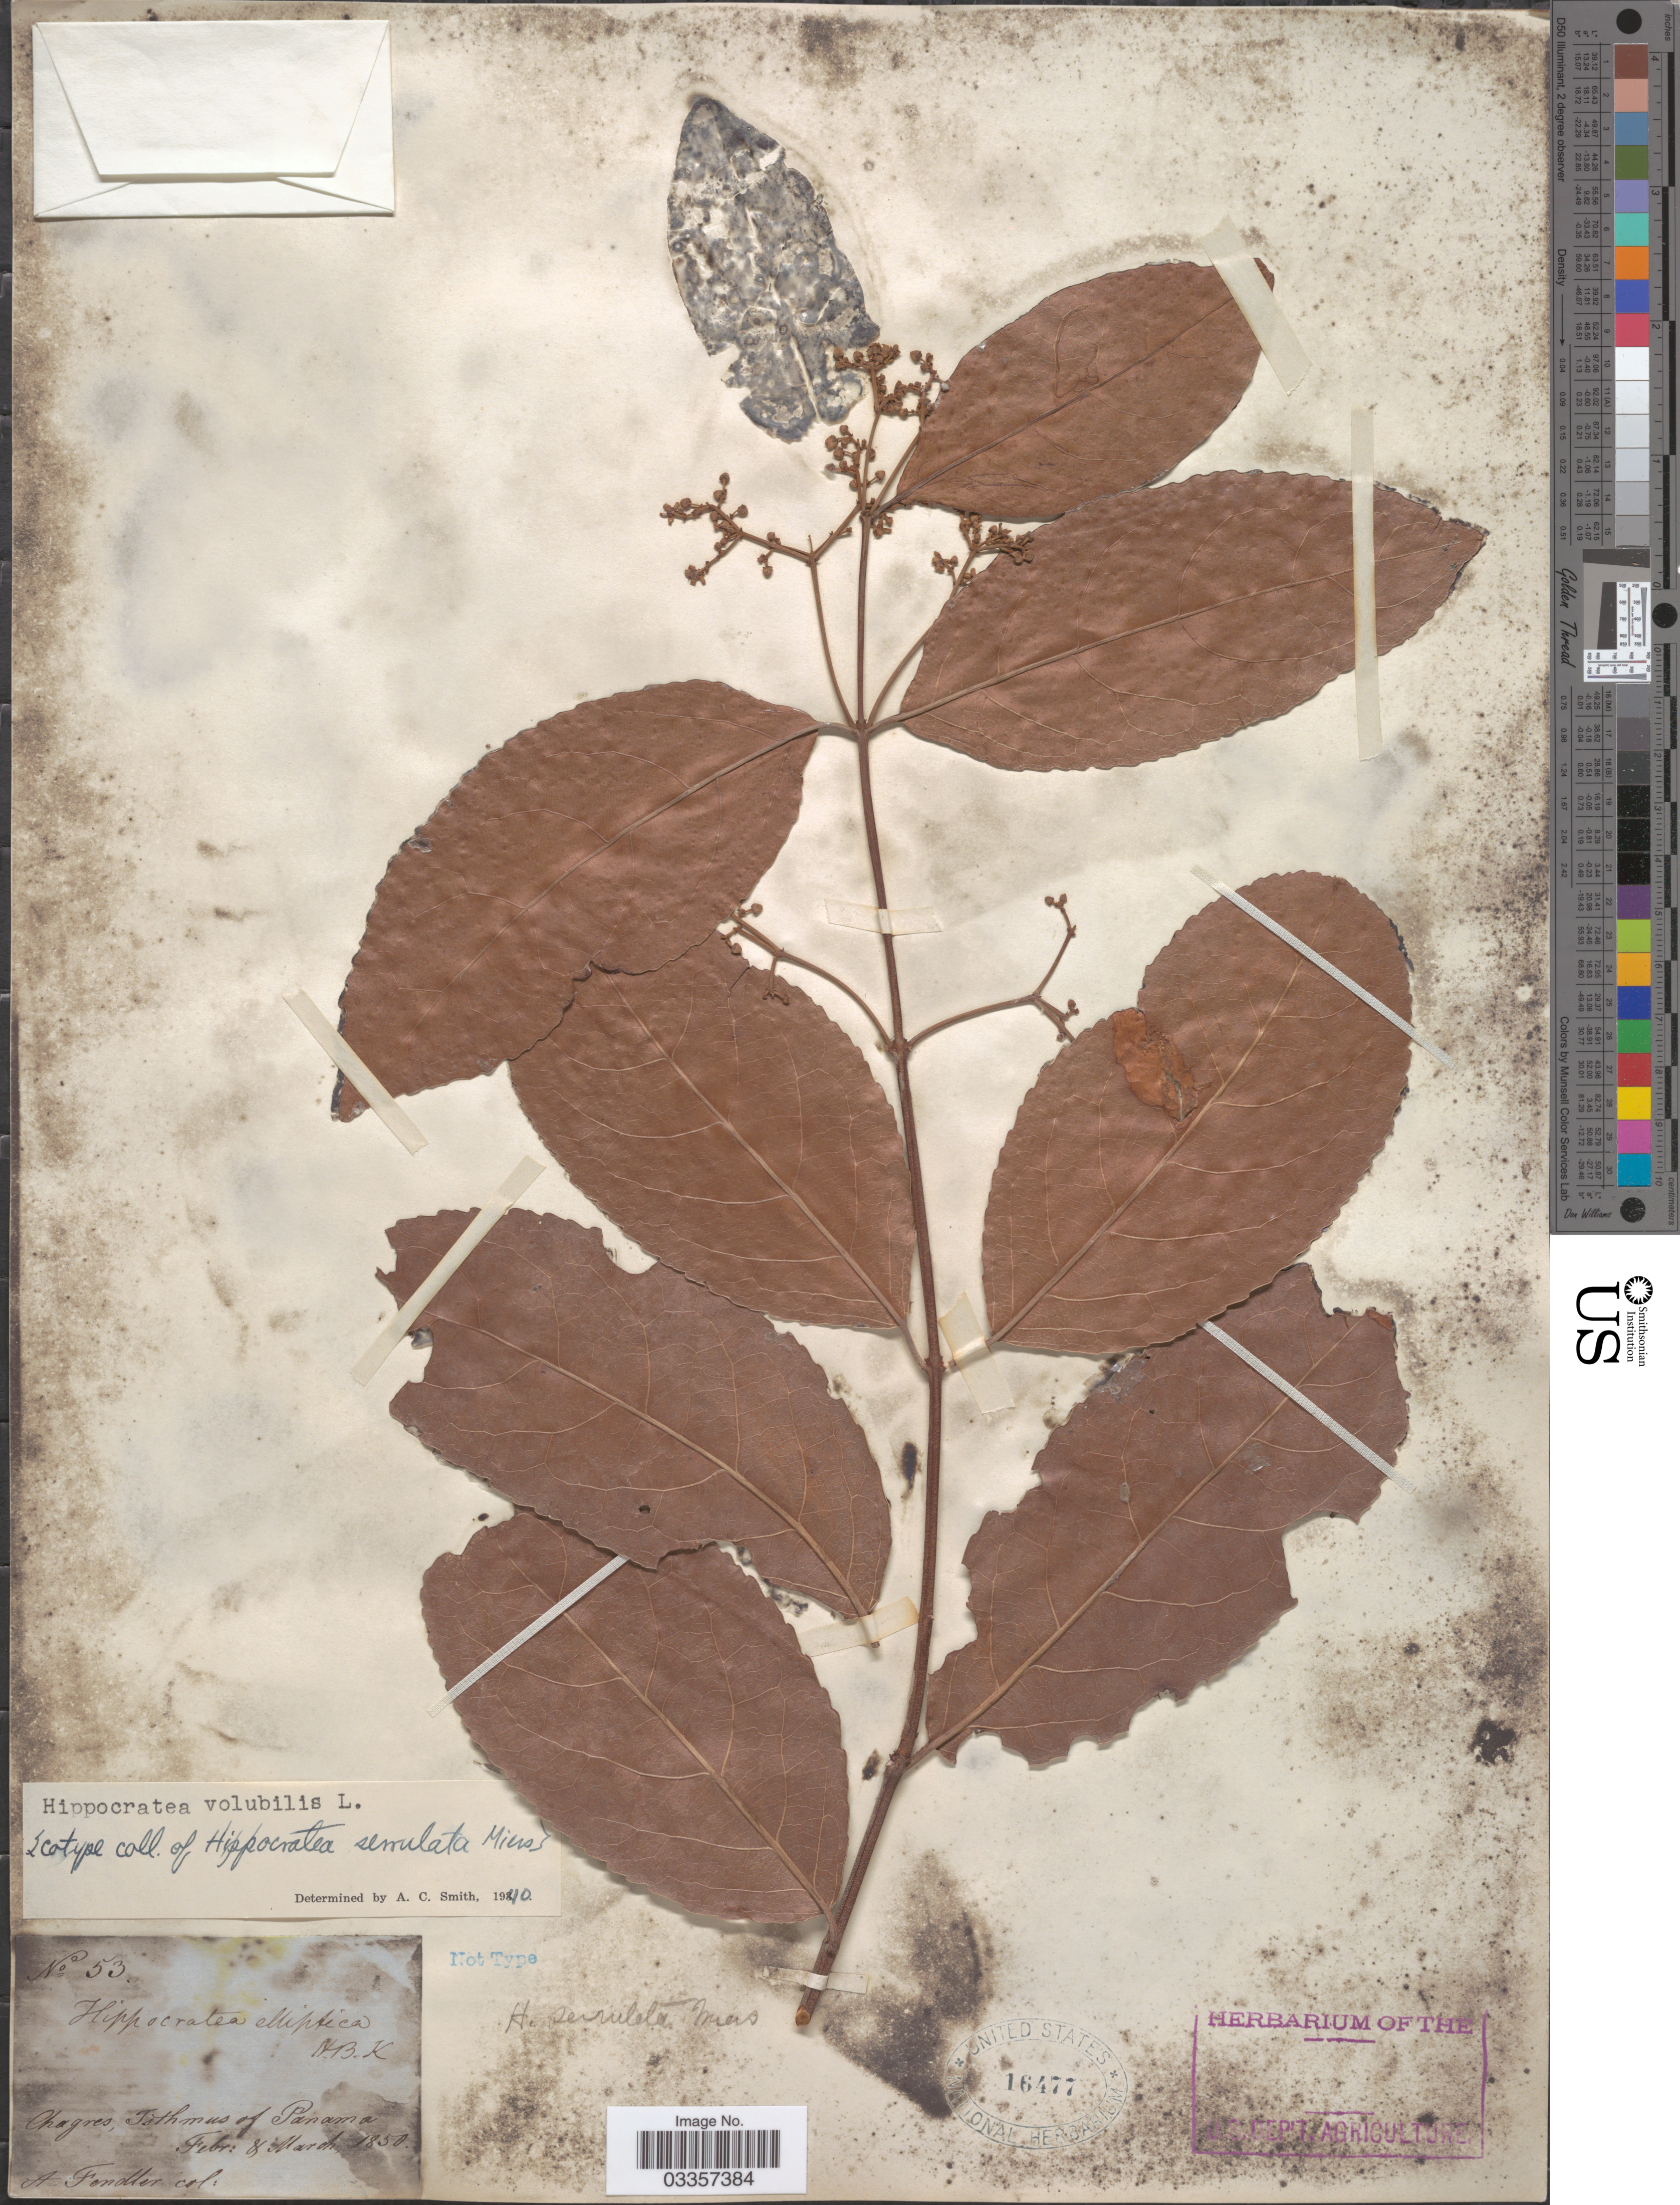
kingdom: Plantae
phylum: Tracheophyta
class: Magnoliopsida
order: Celastrales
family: Celastraceae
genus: Hippocratea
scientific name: Hippocratea volubilis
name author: L.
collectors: A. Fendler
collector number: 53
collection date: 1850-03-08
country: Panama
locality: Chagres, Isthmus of Panama.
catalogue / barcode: US 16477